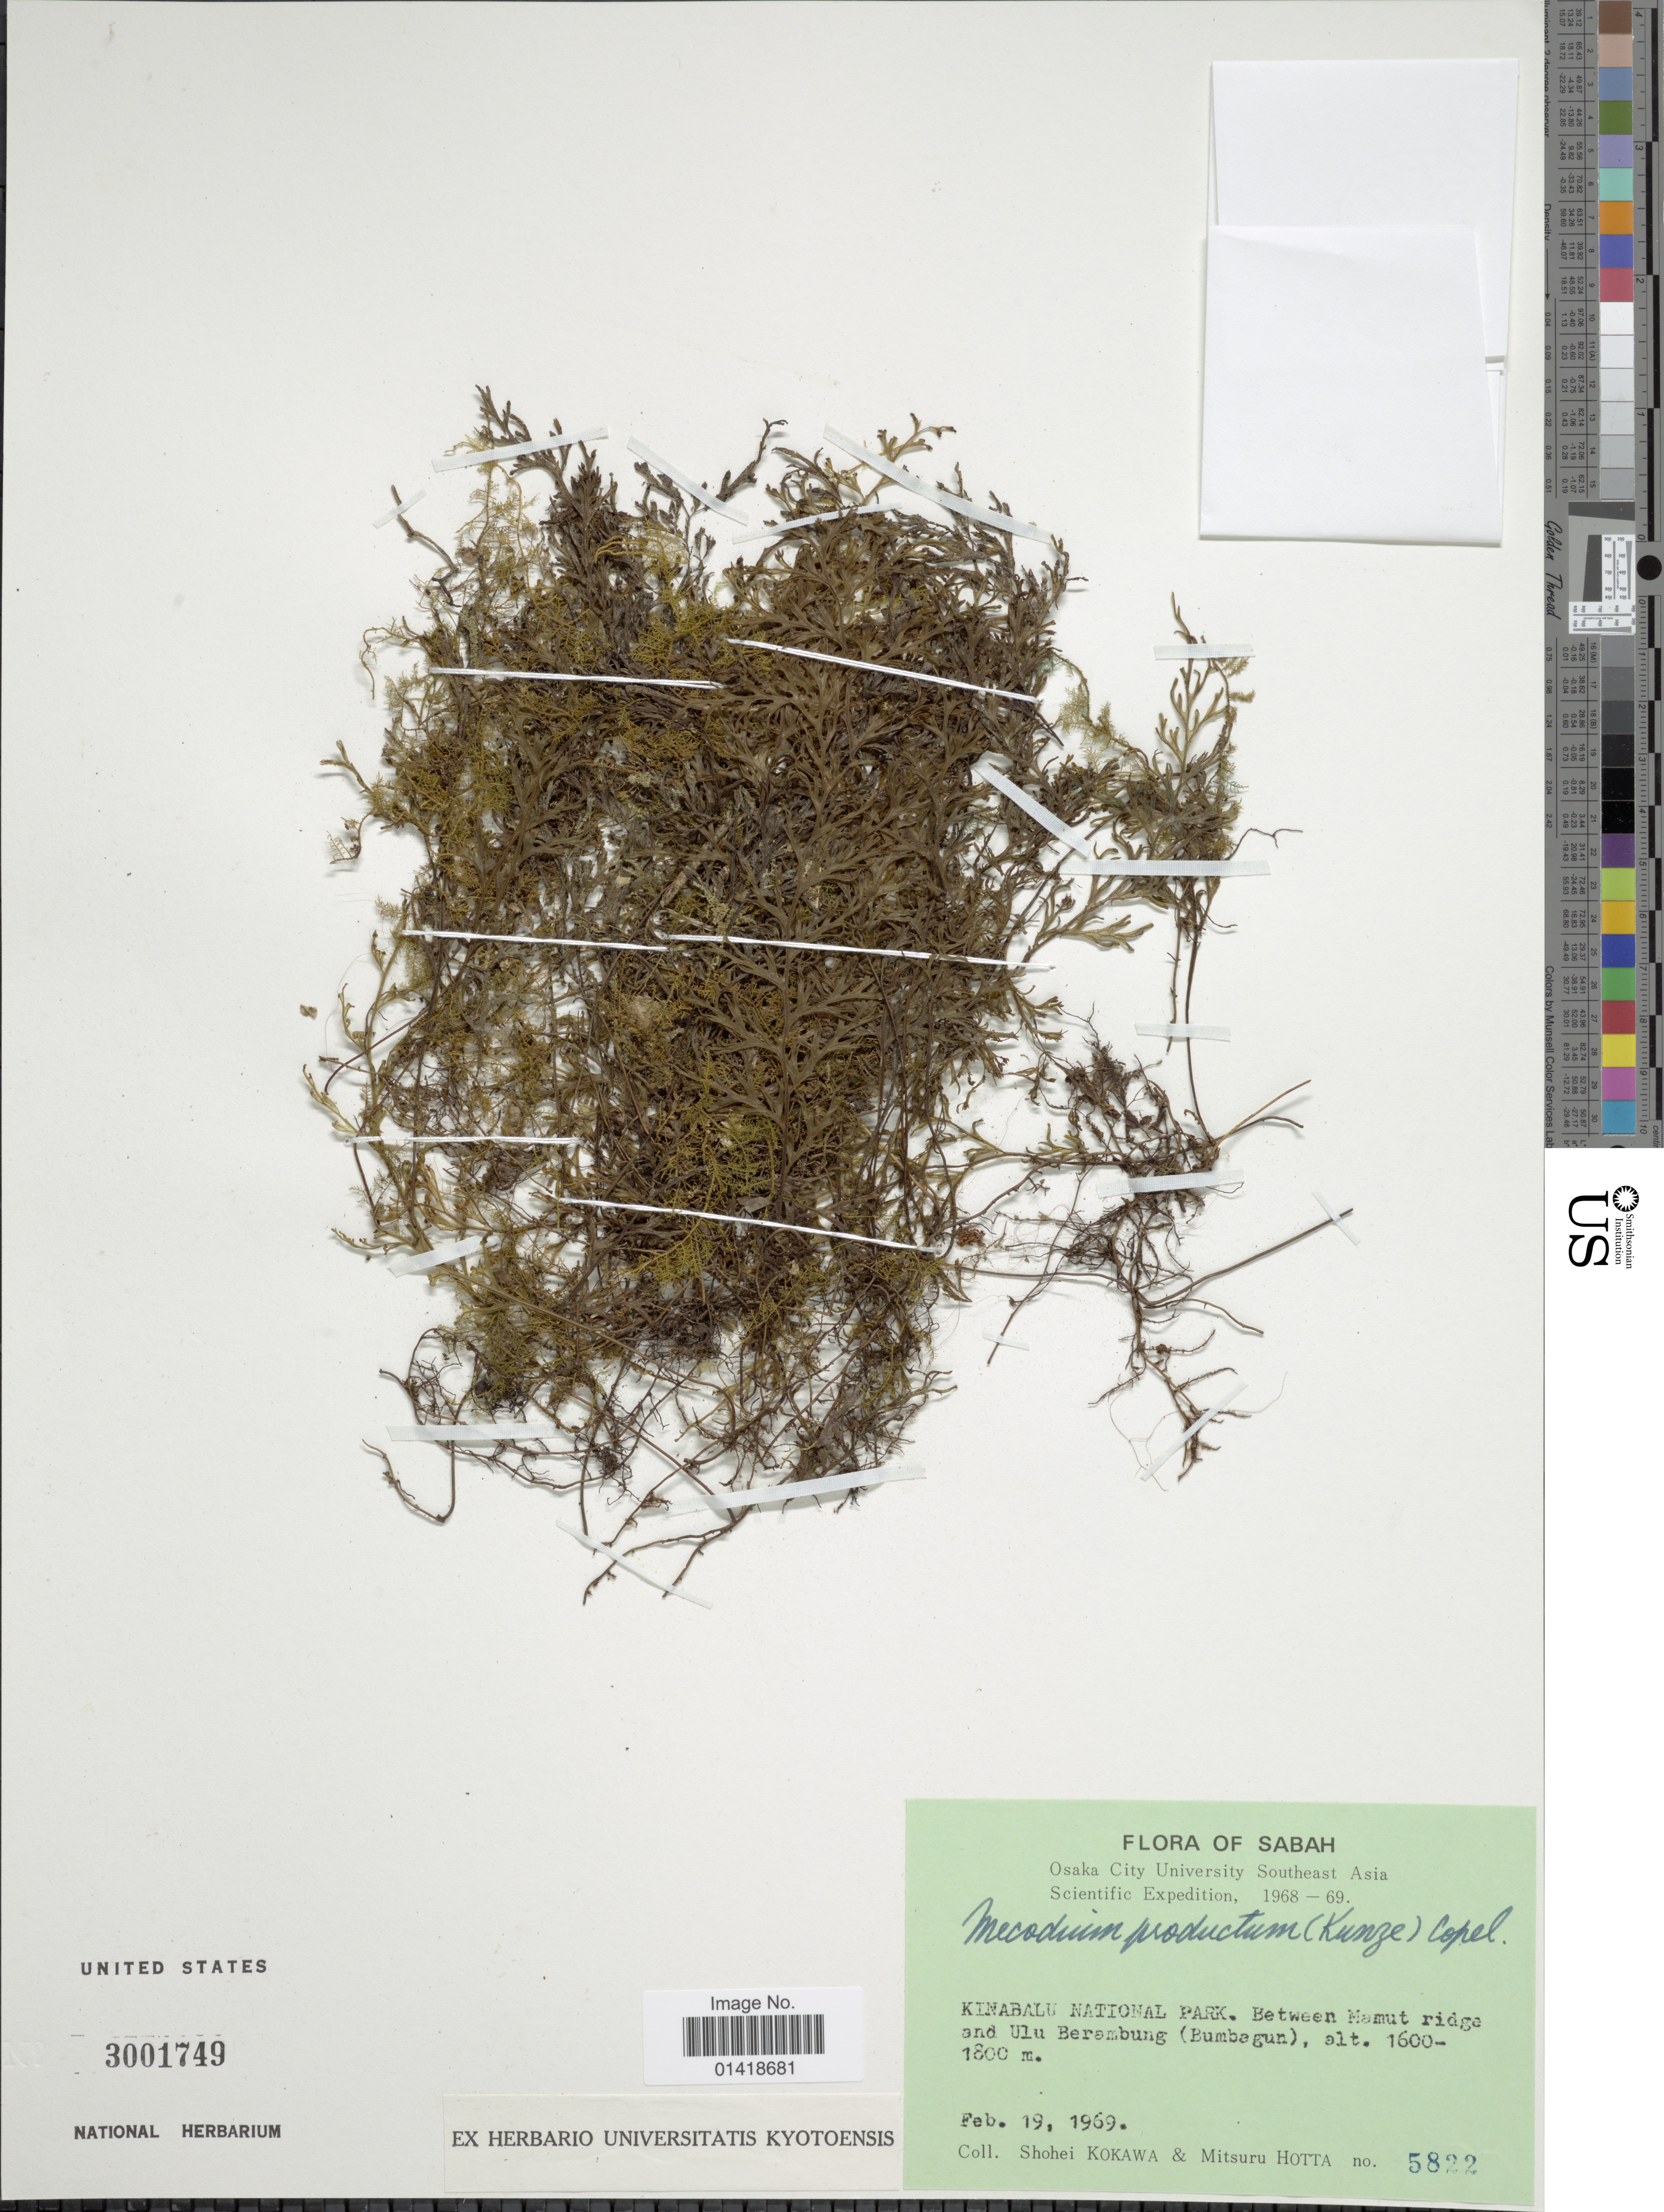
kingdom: Plantae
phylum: Tracheophyta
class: Polypodiopsida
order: Hymenophyllales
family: Hymenophyllaceae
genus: Hymenophyllum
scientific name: Hymenophyllum productum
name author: Kunze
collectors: S. Kokawa & M. Hotta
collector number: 5822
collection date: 1969-02-19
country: Malaysia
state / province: Sabah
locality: Kinabalu National Park. Between Mamut ridge and Lulu Berambung (Bumbagun)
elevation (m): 1600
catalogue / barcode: US 3001749